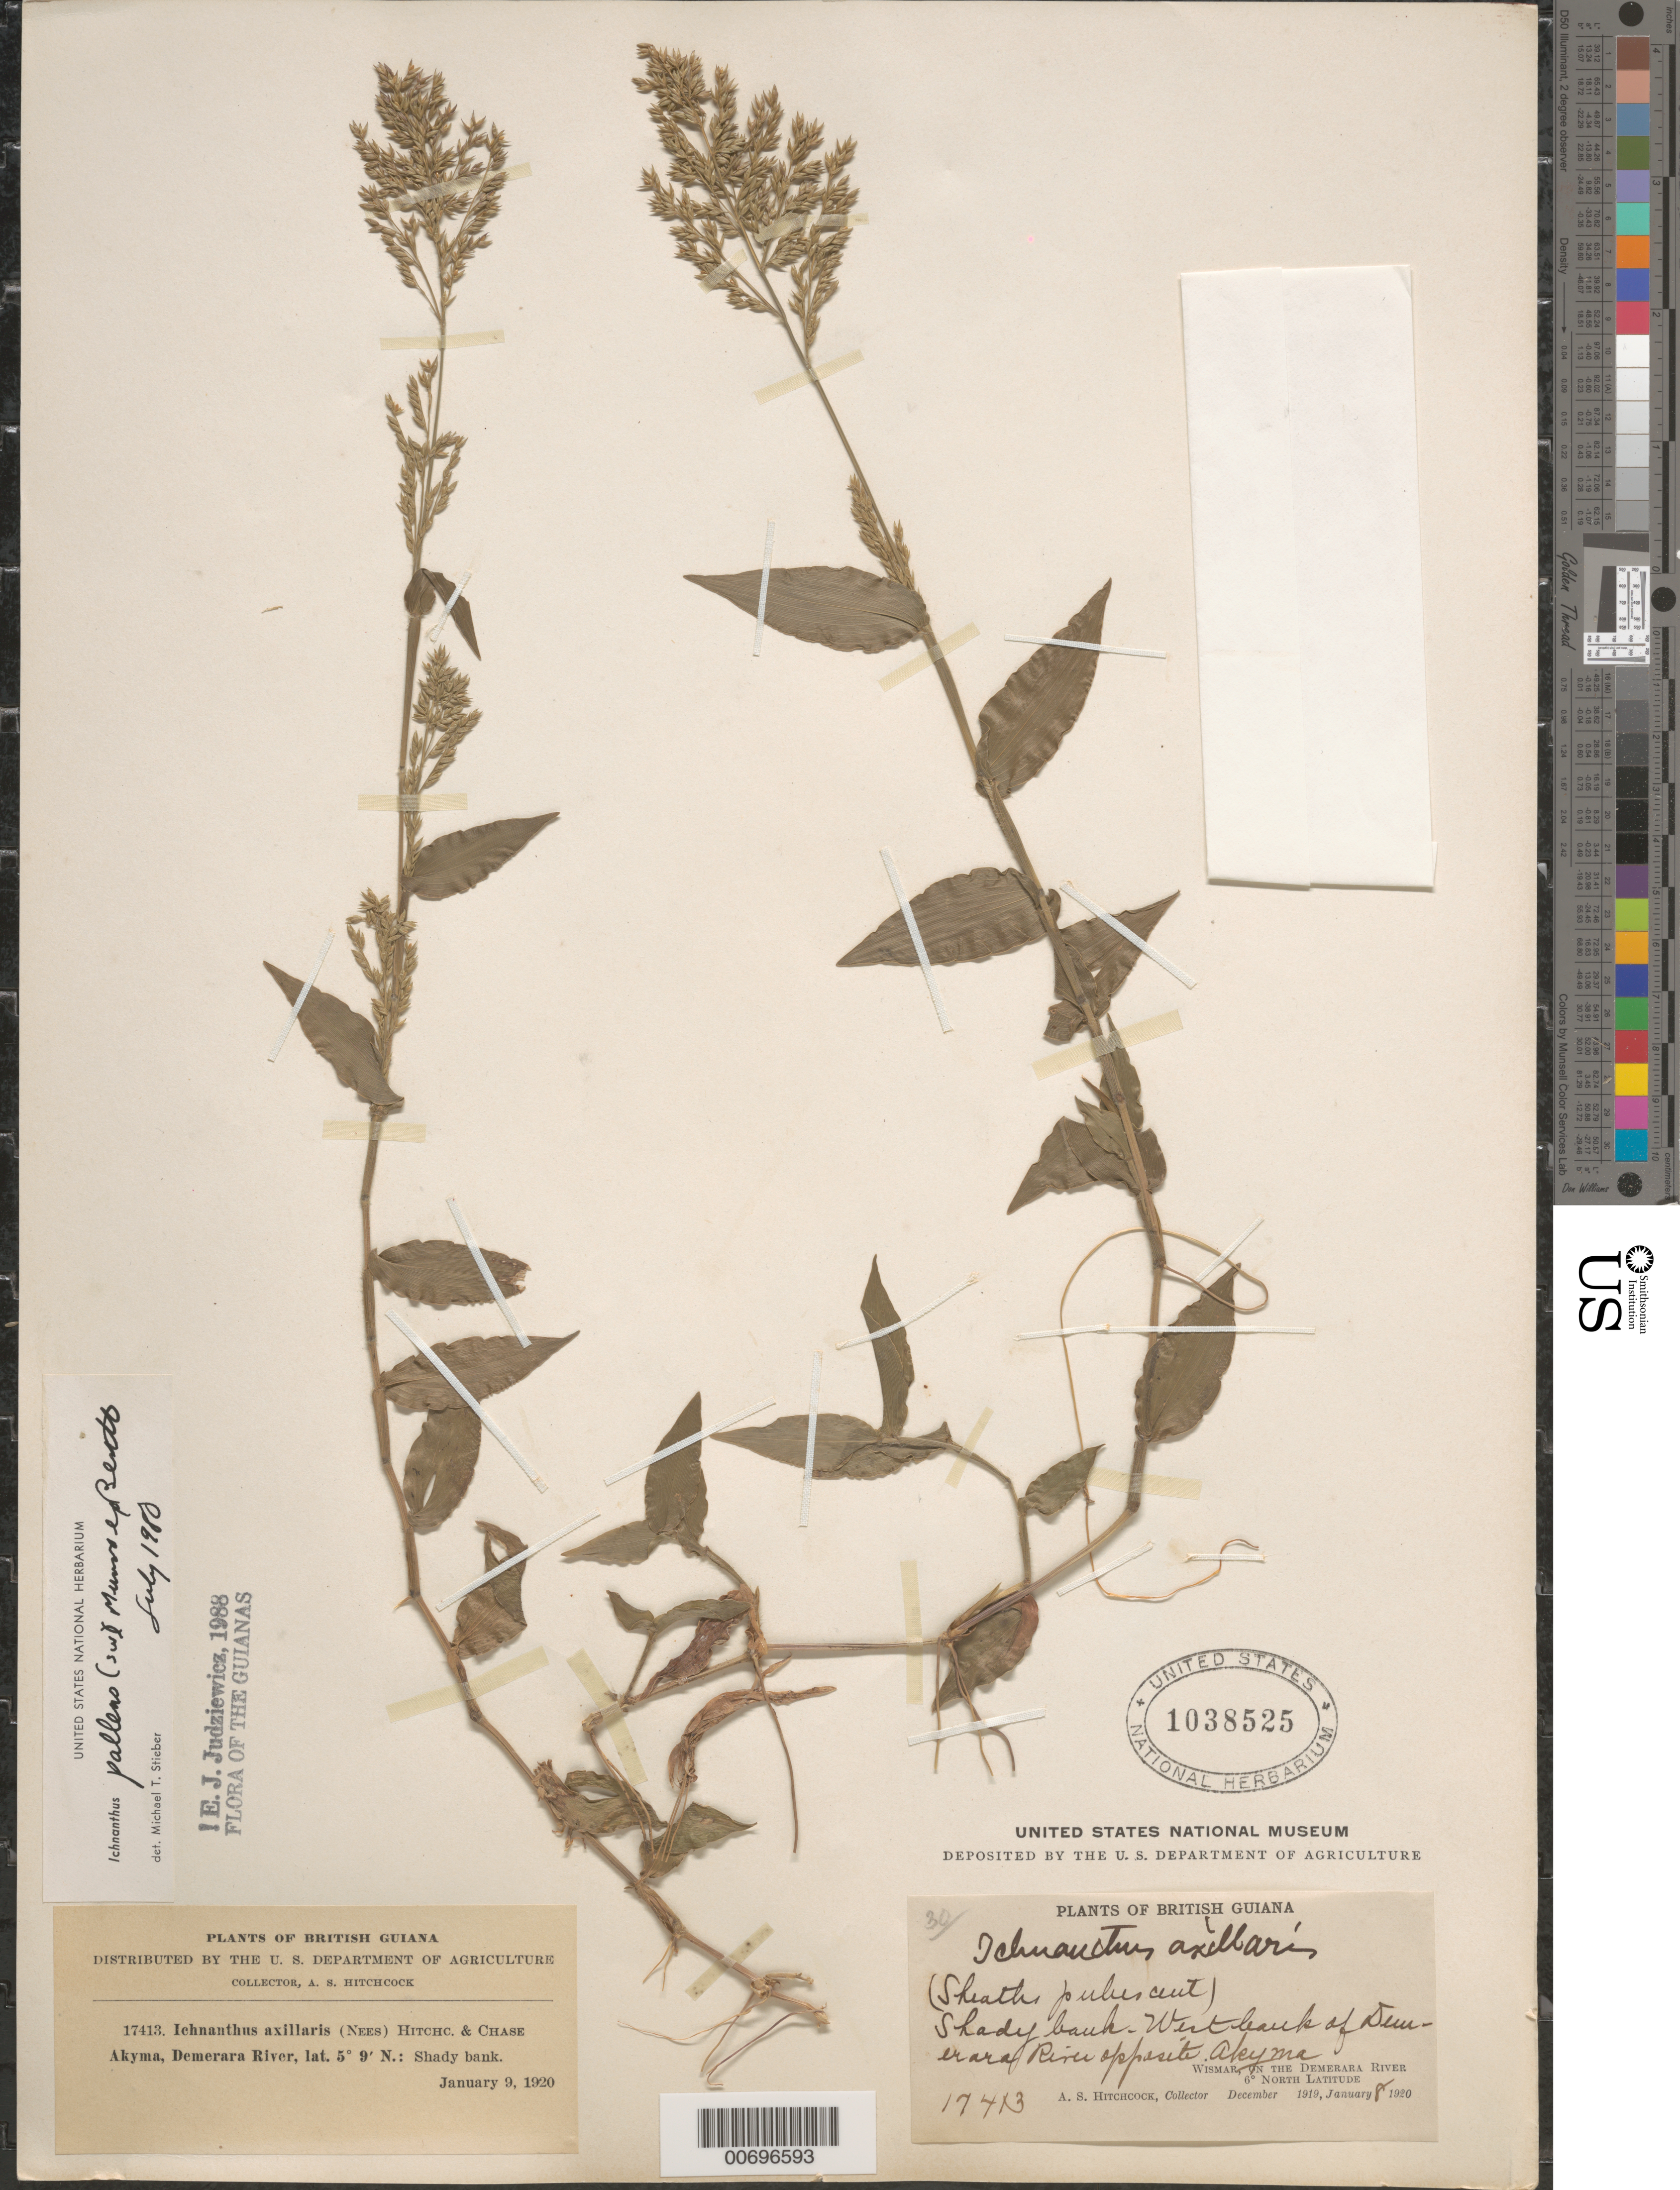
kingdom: Plantae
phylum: Tracheophyta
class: Liliopsida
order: Poales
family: Poaceae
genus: Ichnanthus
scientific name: Ichnanthus pallens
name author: (Sw.) Munro ex Benth.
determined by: Judziewicz, E. J.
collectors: A. S. Hitchcock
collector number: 17413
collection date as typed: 9-Jan-20 to 10-Jan-20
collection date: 1920-01-09/1920-01-10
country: Guyana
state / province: U. Demerara-Berbice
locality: Akyma, Demerara River above Wismar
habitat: Shady bank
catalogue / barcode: US 1038525